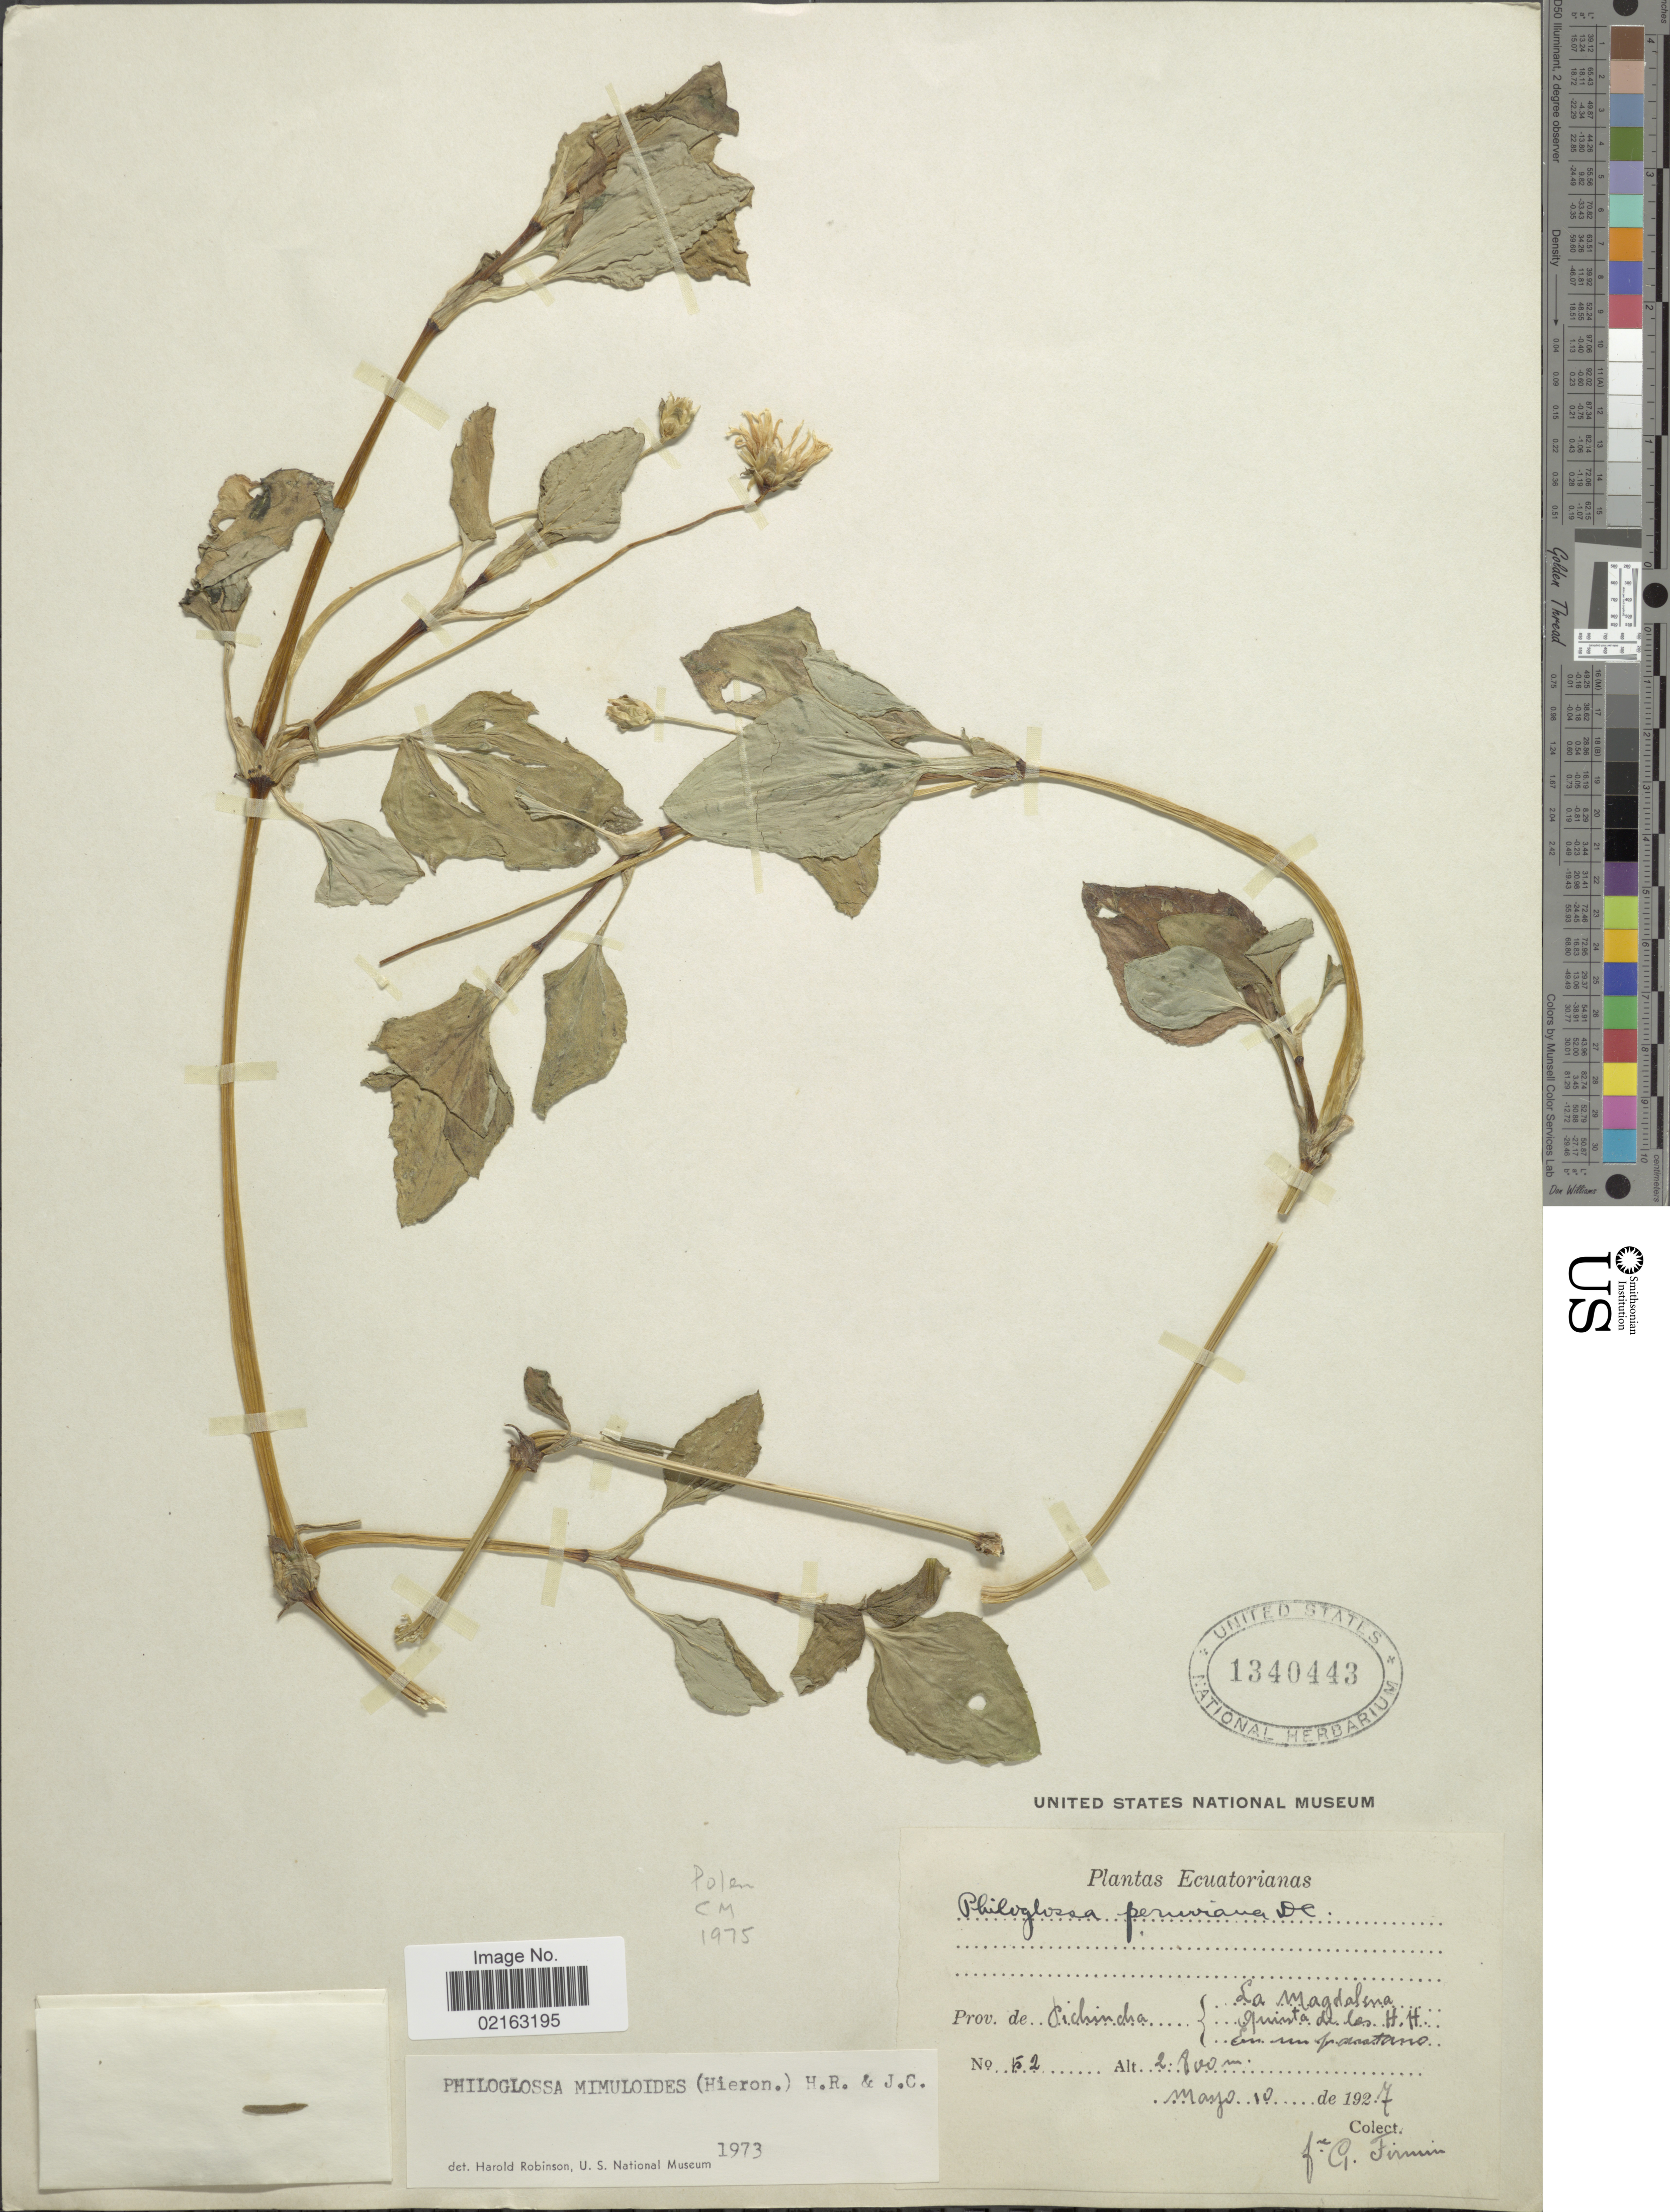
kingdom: Plantae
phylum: Tracheophyta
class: Magnoliopsida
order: Asterales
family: Asteraceae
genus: Philoglossa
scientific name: Philoglossa mimuloides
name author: (Hieron.) H. Rob. & Brettell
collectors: F. Firmin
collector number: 52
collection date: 1927-05-10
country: Ecuador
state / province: Pichincha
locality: Prov. de Pichincha. la Magdalena quinta de las H.H.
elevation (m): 2800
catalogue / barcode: US 1340443